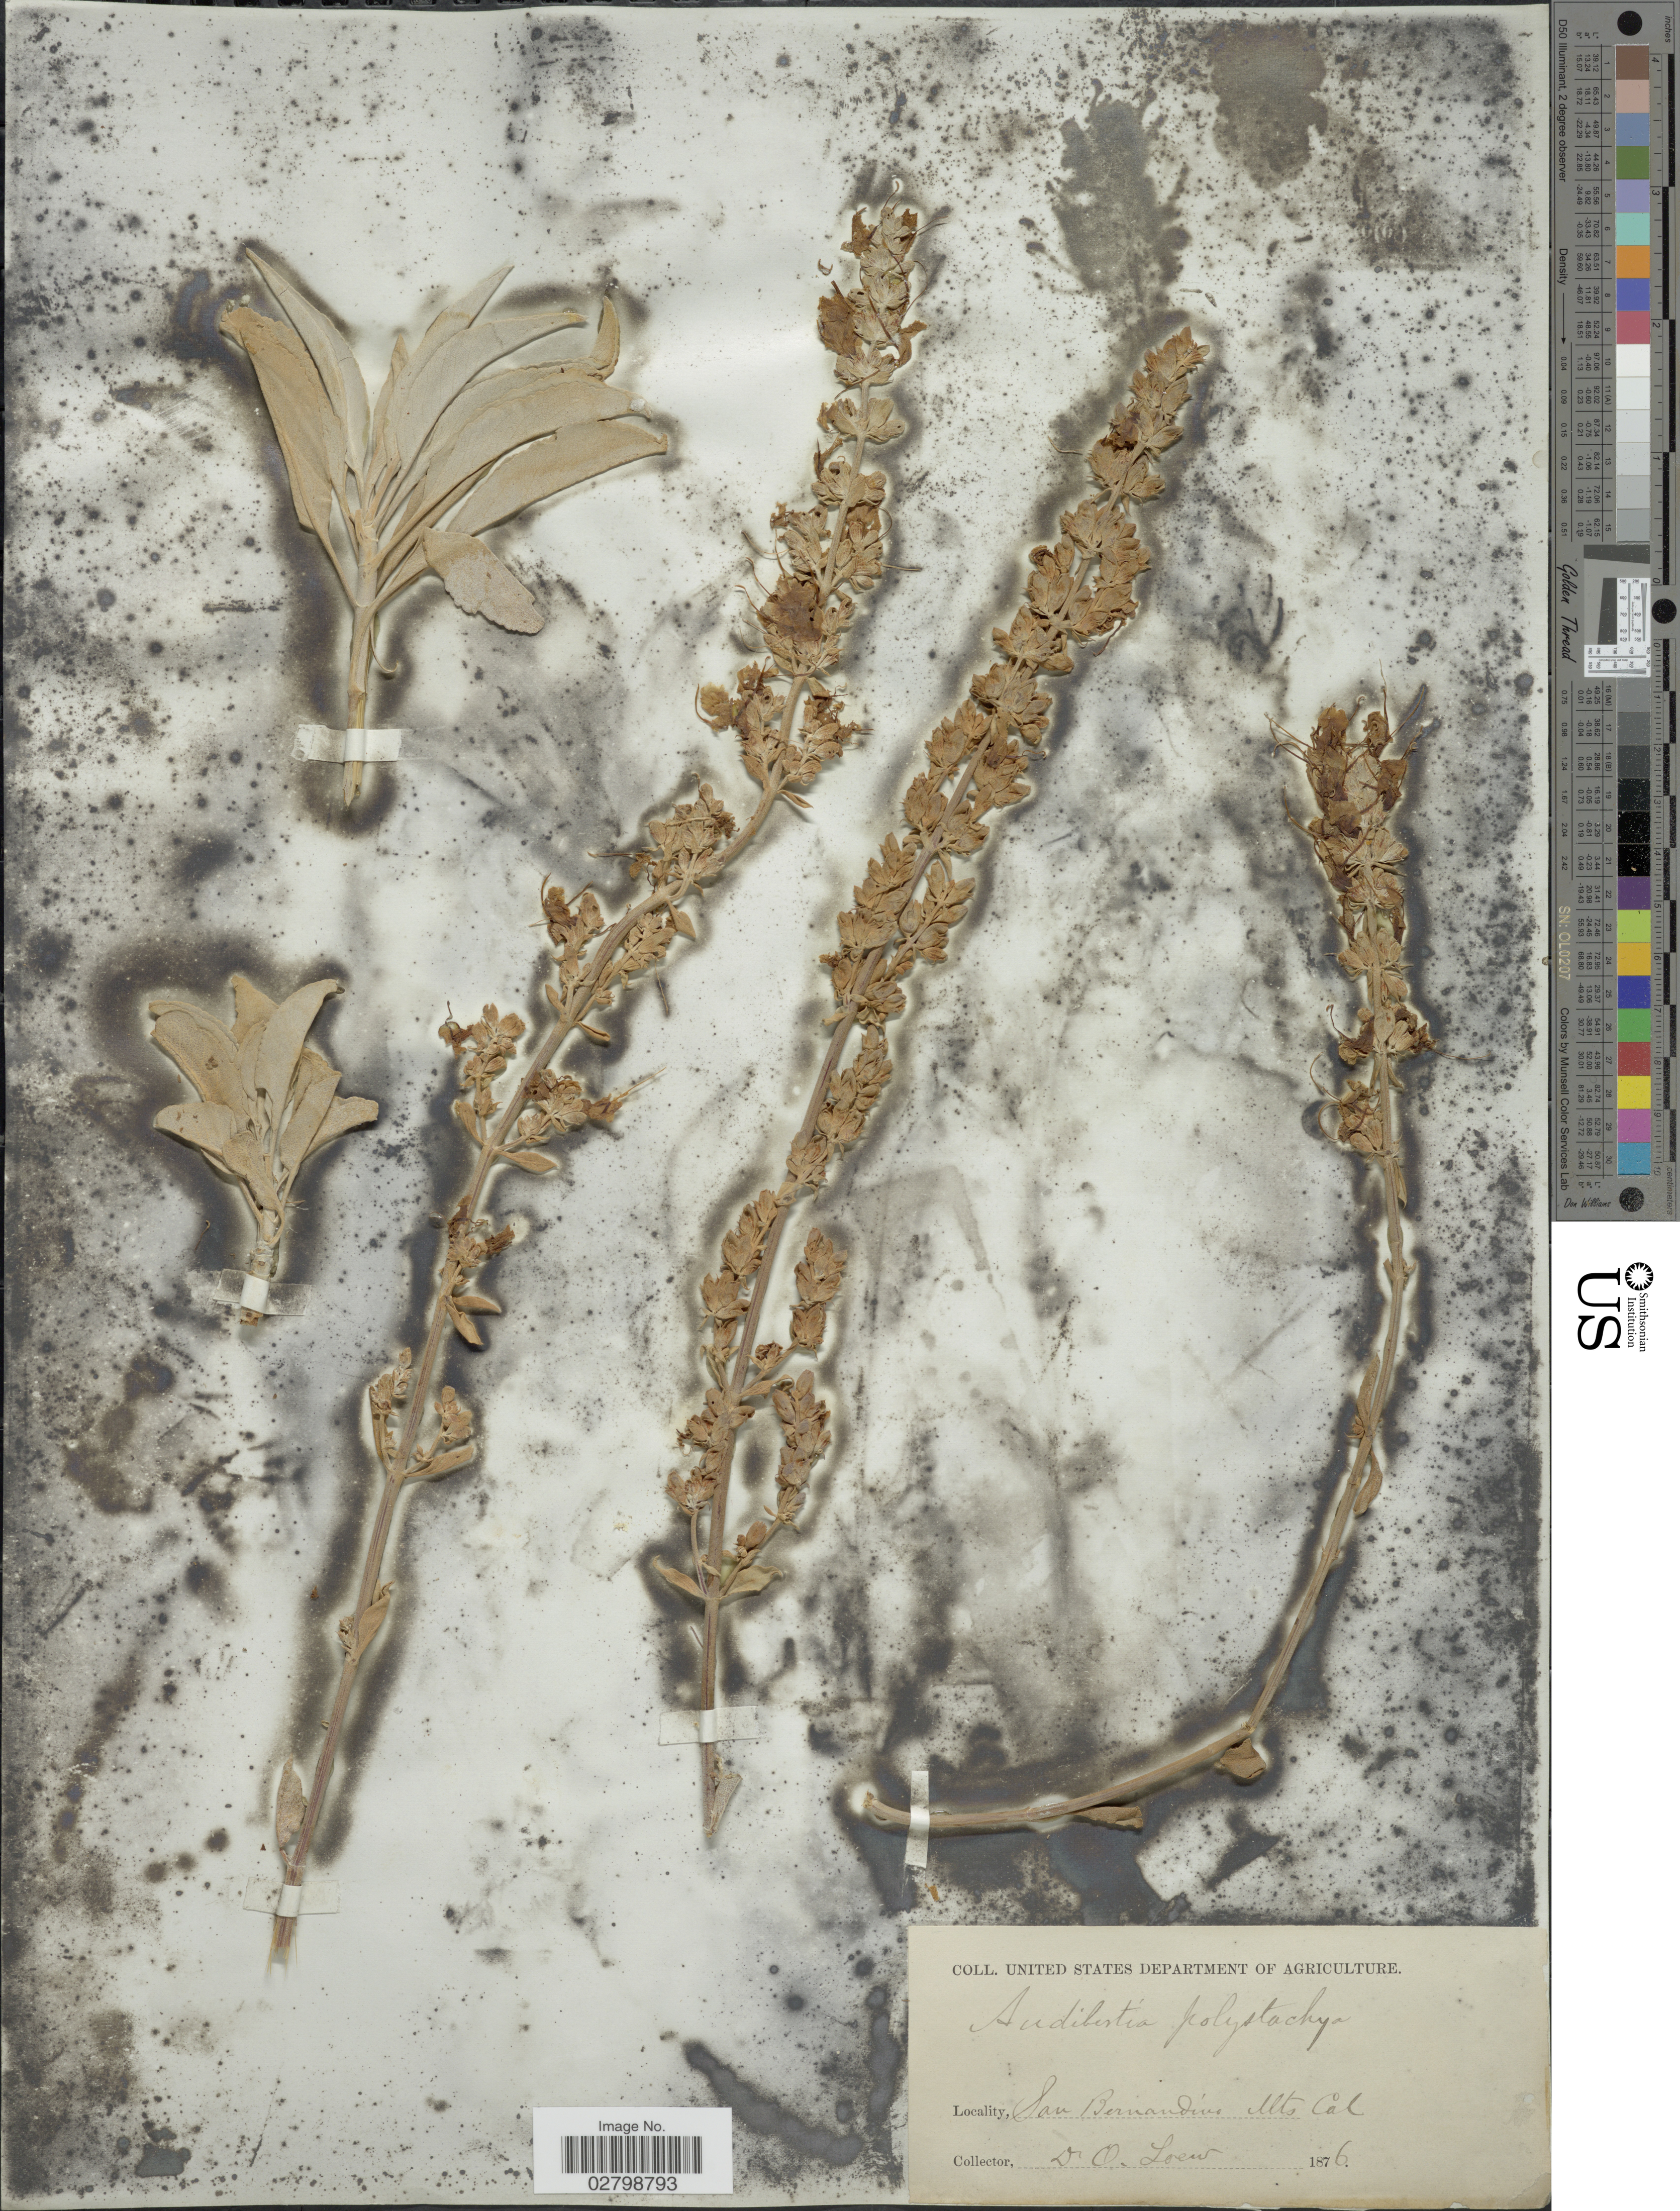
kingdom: Plantae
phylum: Tracheophyta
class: Magnoliopsida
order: Lamiales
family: Lamiaceae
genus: Salvia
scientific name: Salvia apiana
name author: Jeps.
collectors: O. Loew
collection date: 1876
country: United States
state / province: California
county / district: San Bernardino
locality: San Bernardino Mts., Cal.